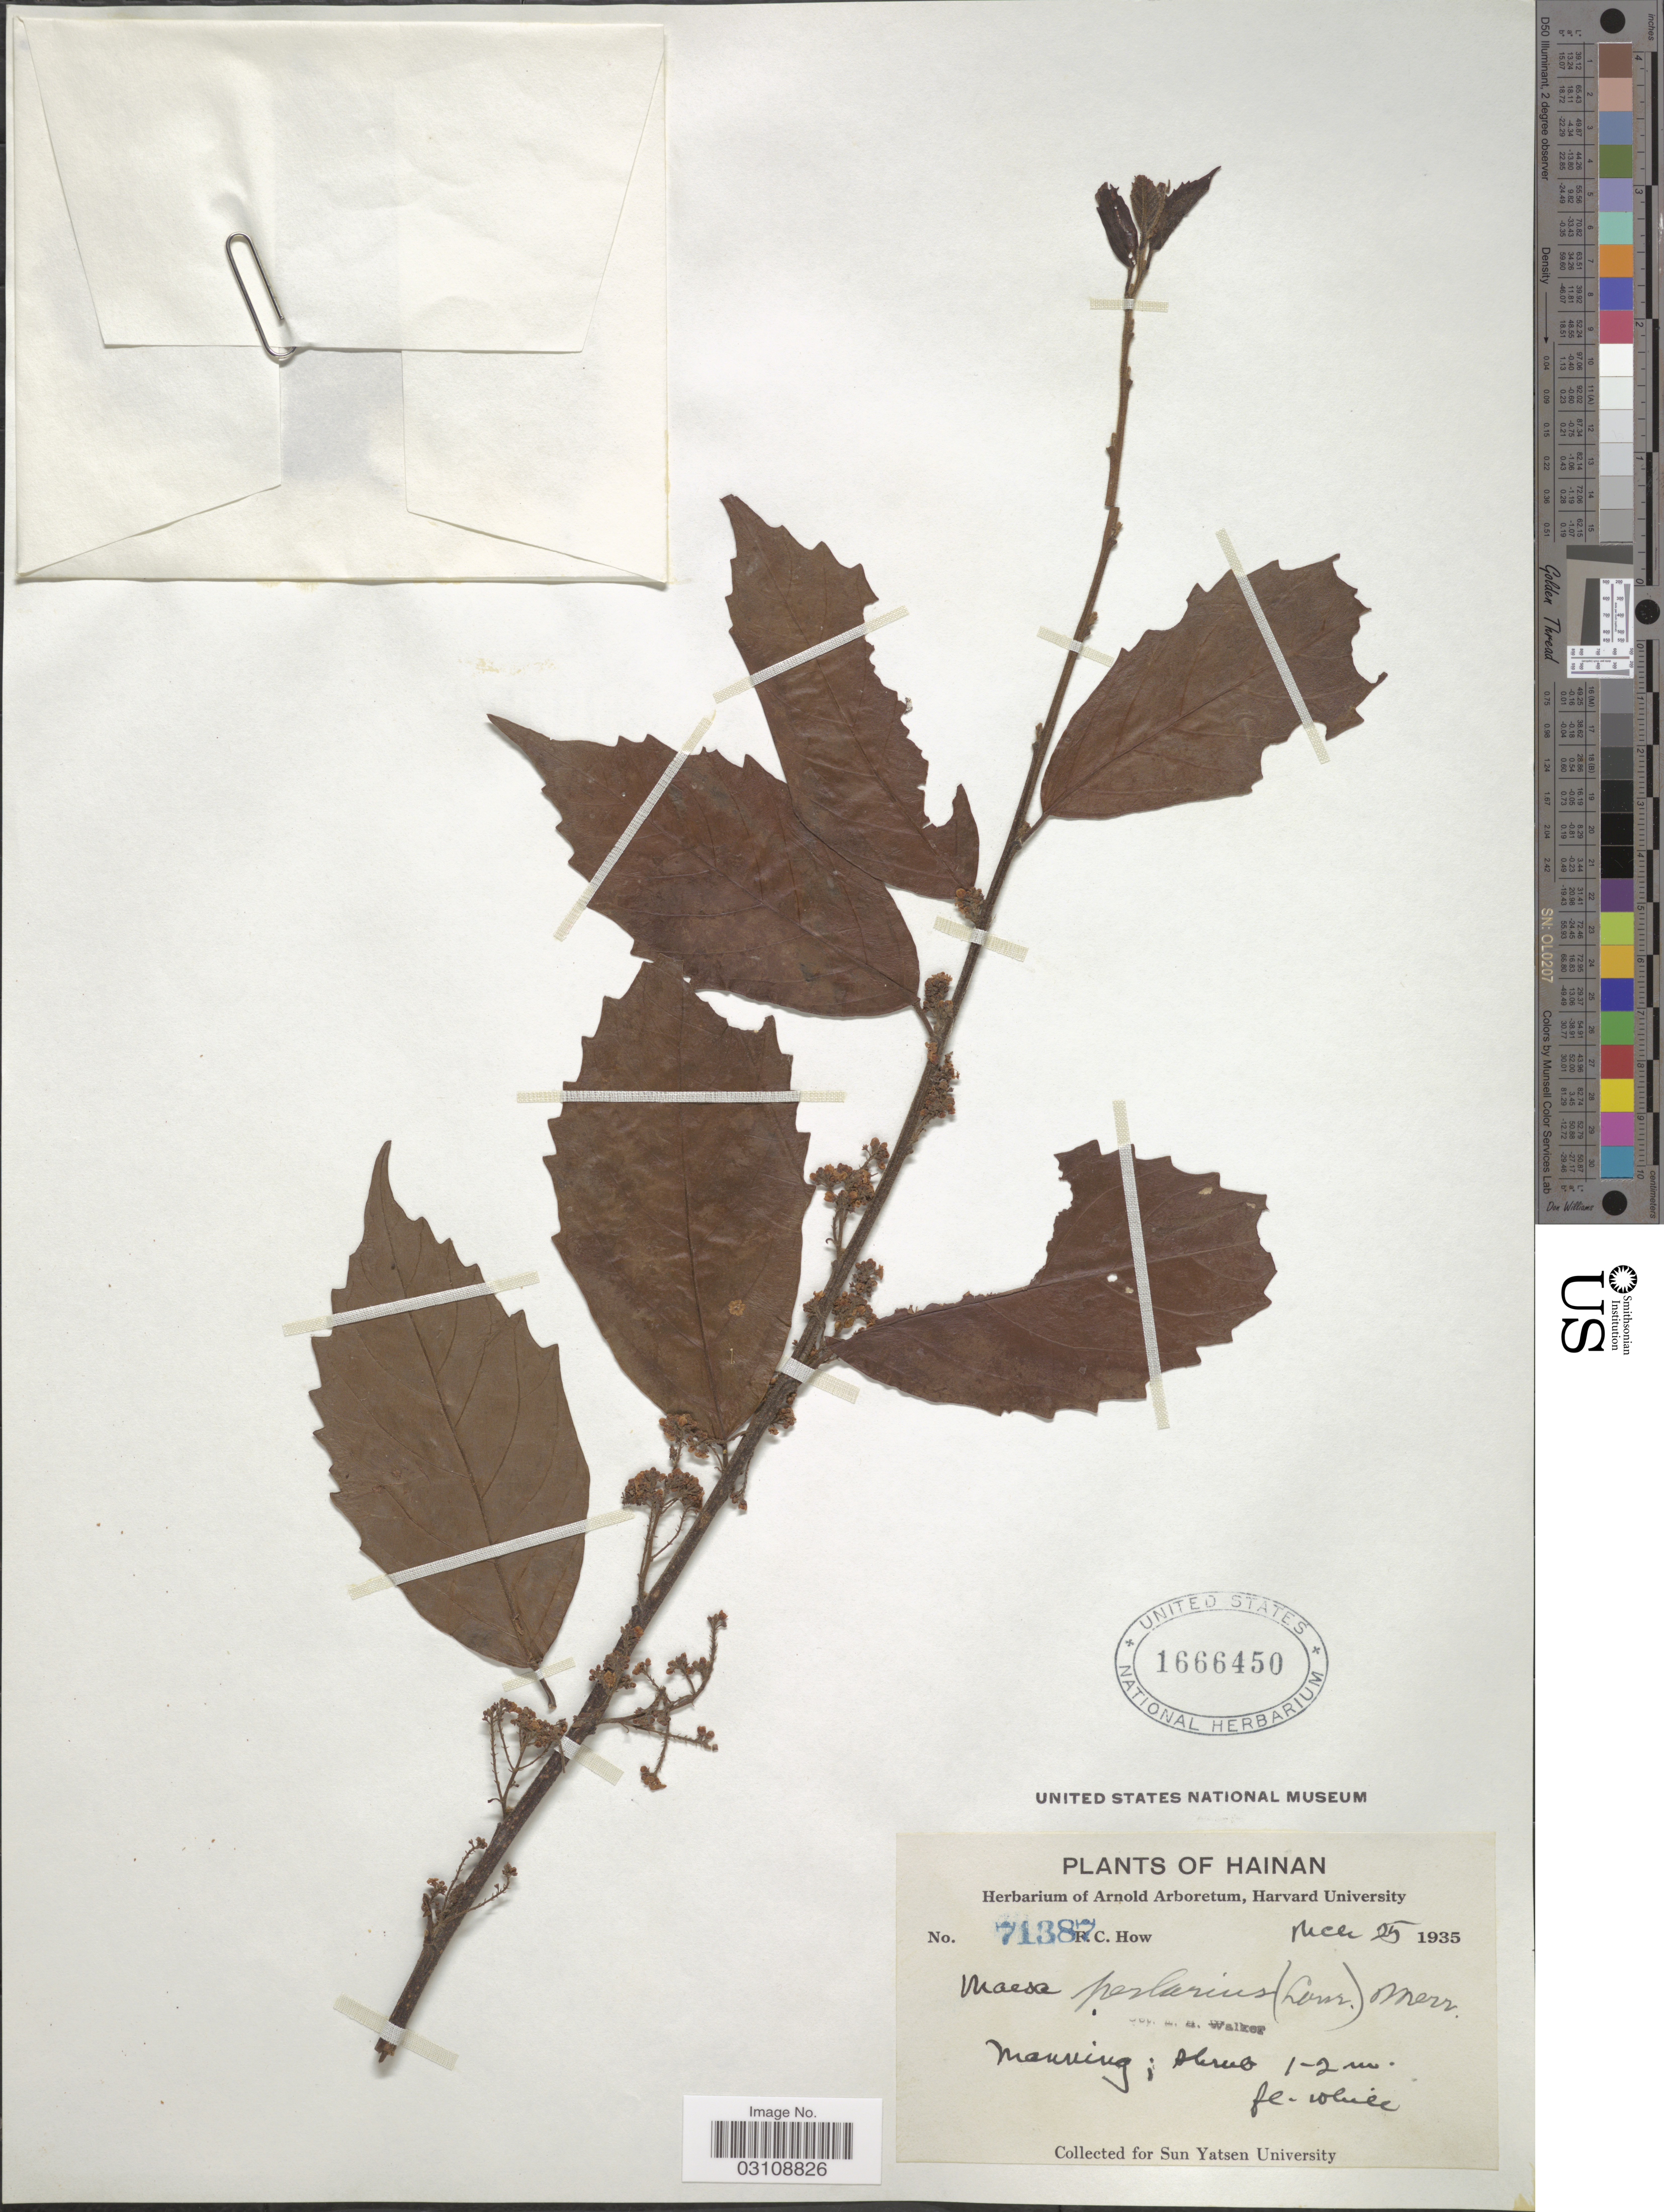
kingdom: Plantae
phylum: Tracheophyta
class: Magnoliopsida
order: Ericales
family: Primulaceae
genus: Maesa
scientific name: Maesa perlaria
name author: (Lour.) Merr.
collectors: F. C. How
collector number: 71387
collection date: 1935-03-25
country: China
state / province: Hainan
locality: Manning.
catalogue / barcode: US 1666450